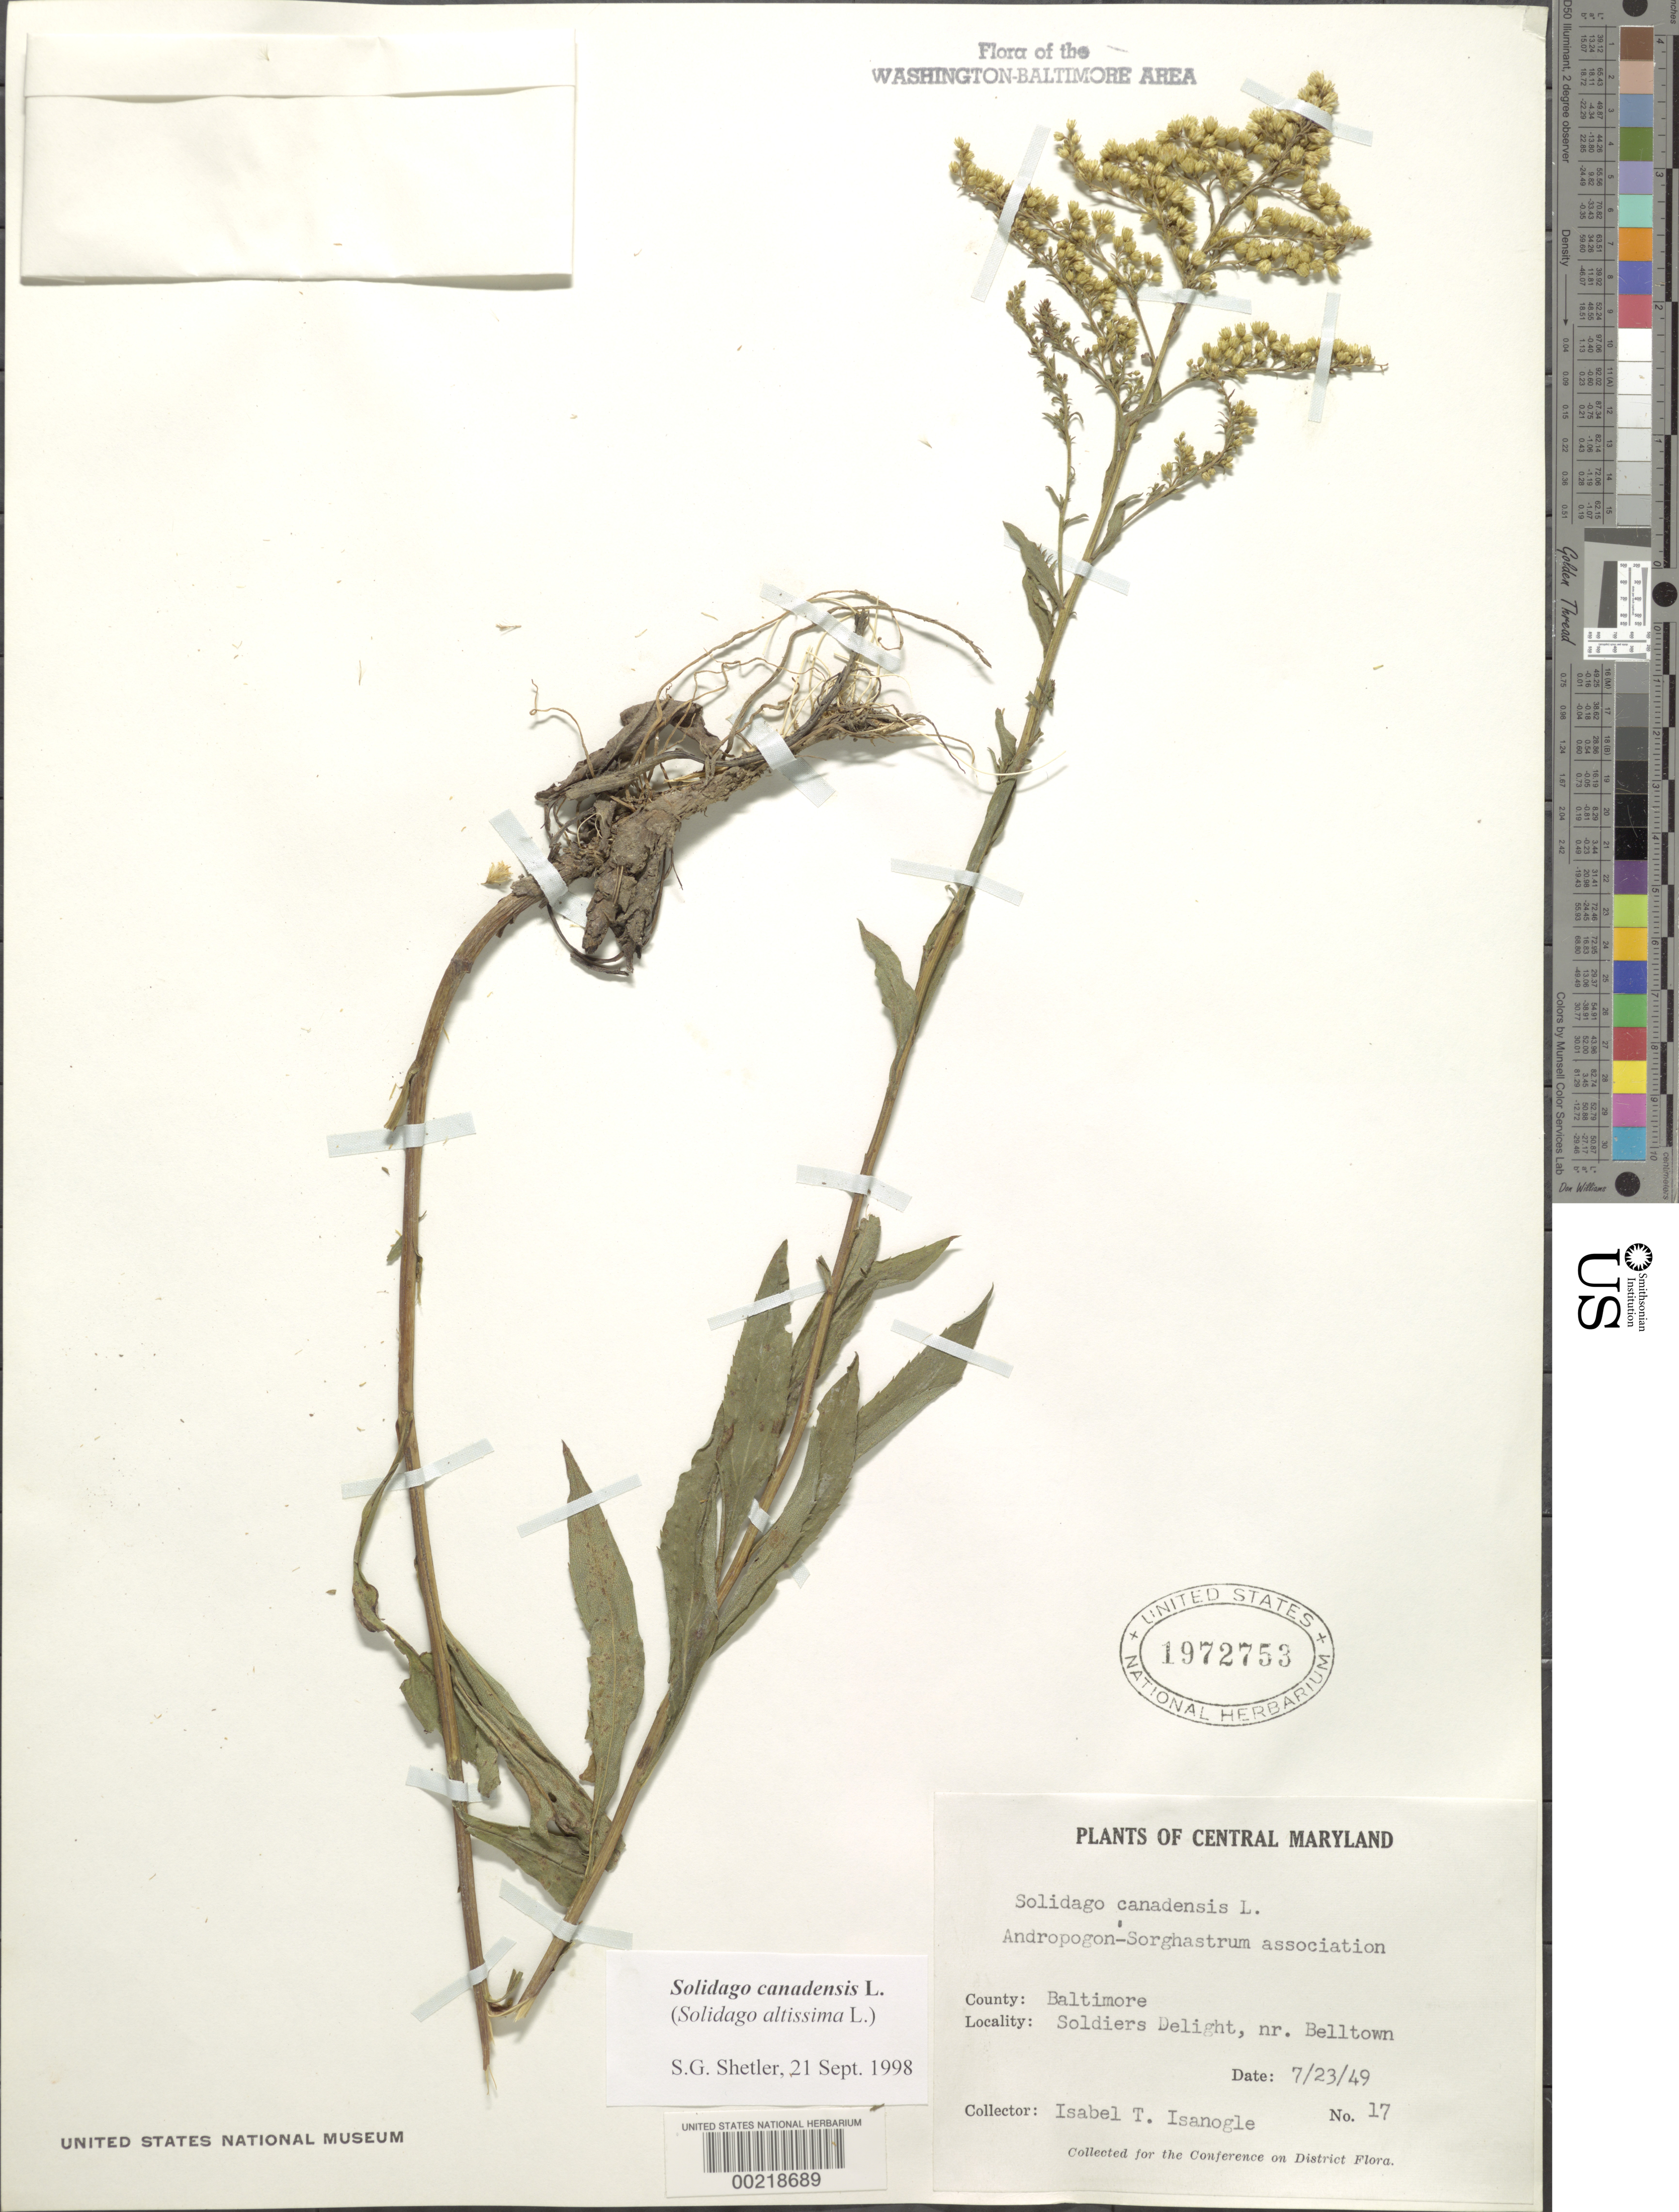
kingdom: Plantae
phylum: Tracheophyta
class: Magnoliopsida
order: Asterales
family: Asteraceae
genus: Solidago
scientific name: Solidago canadensis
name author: L.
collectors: I. Isanogle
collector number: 17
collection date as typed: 23 Jul 1949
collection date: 1949-07-23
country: United States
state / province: Maryland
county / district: Baltimore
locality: Soldiers Delight near Belltown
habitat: Andropogon- sorghastrum association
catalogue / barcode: US 1972753